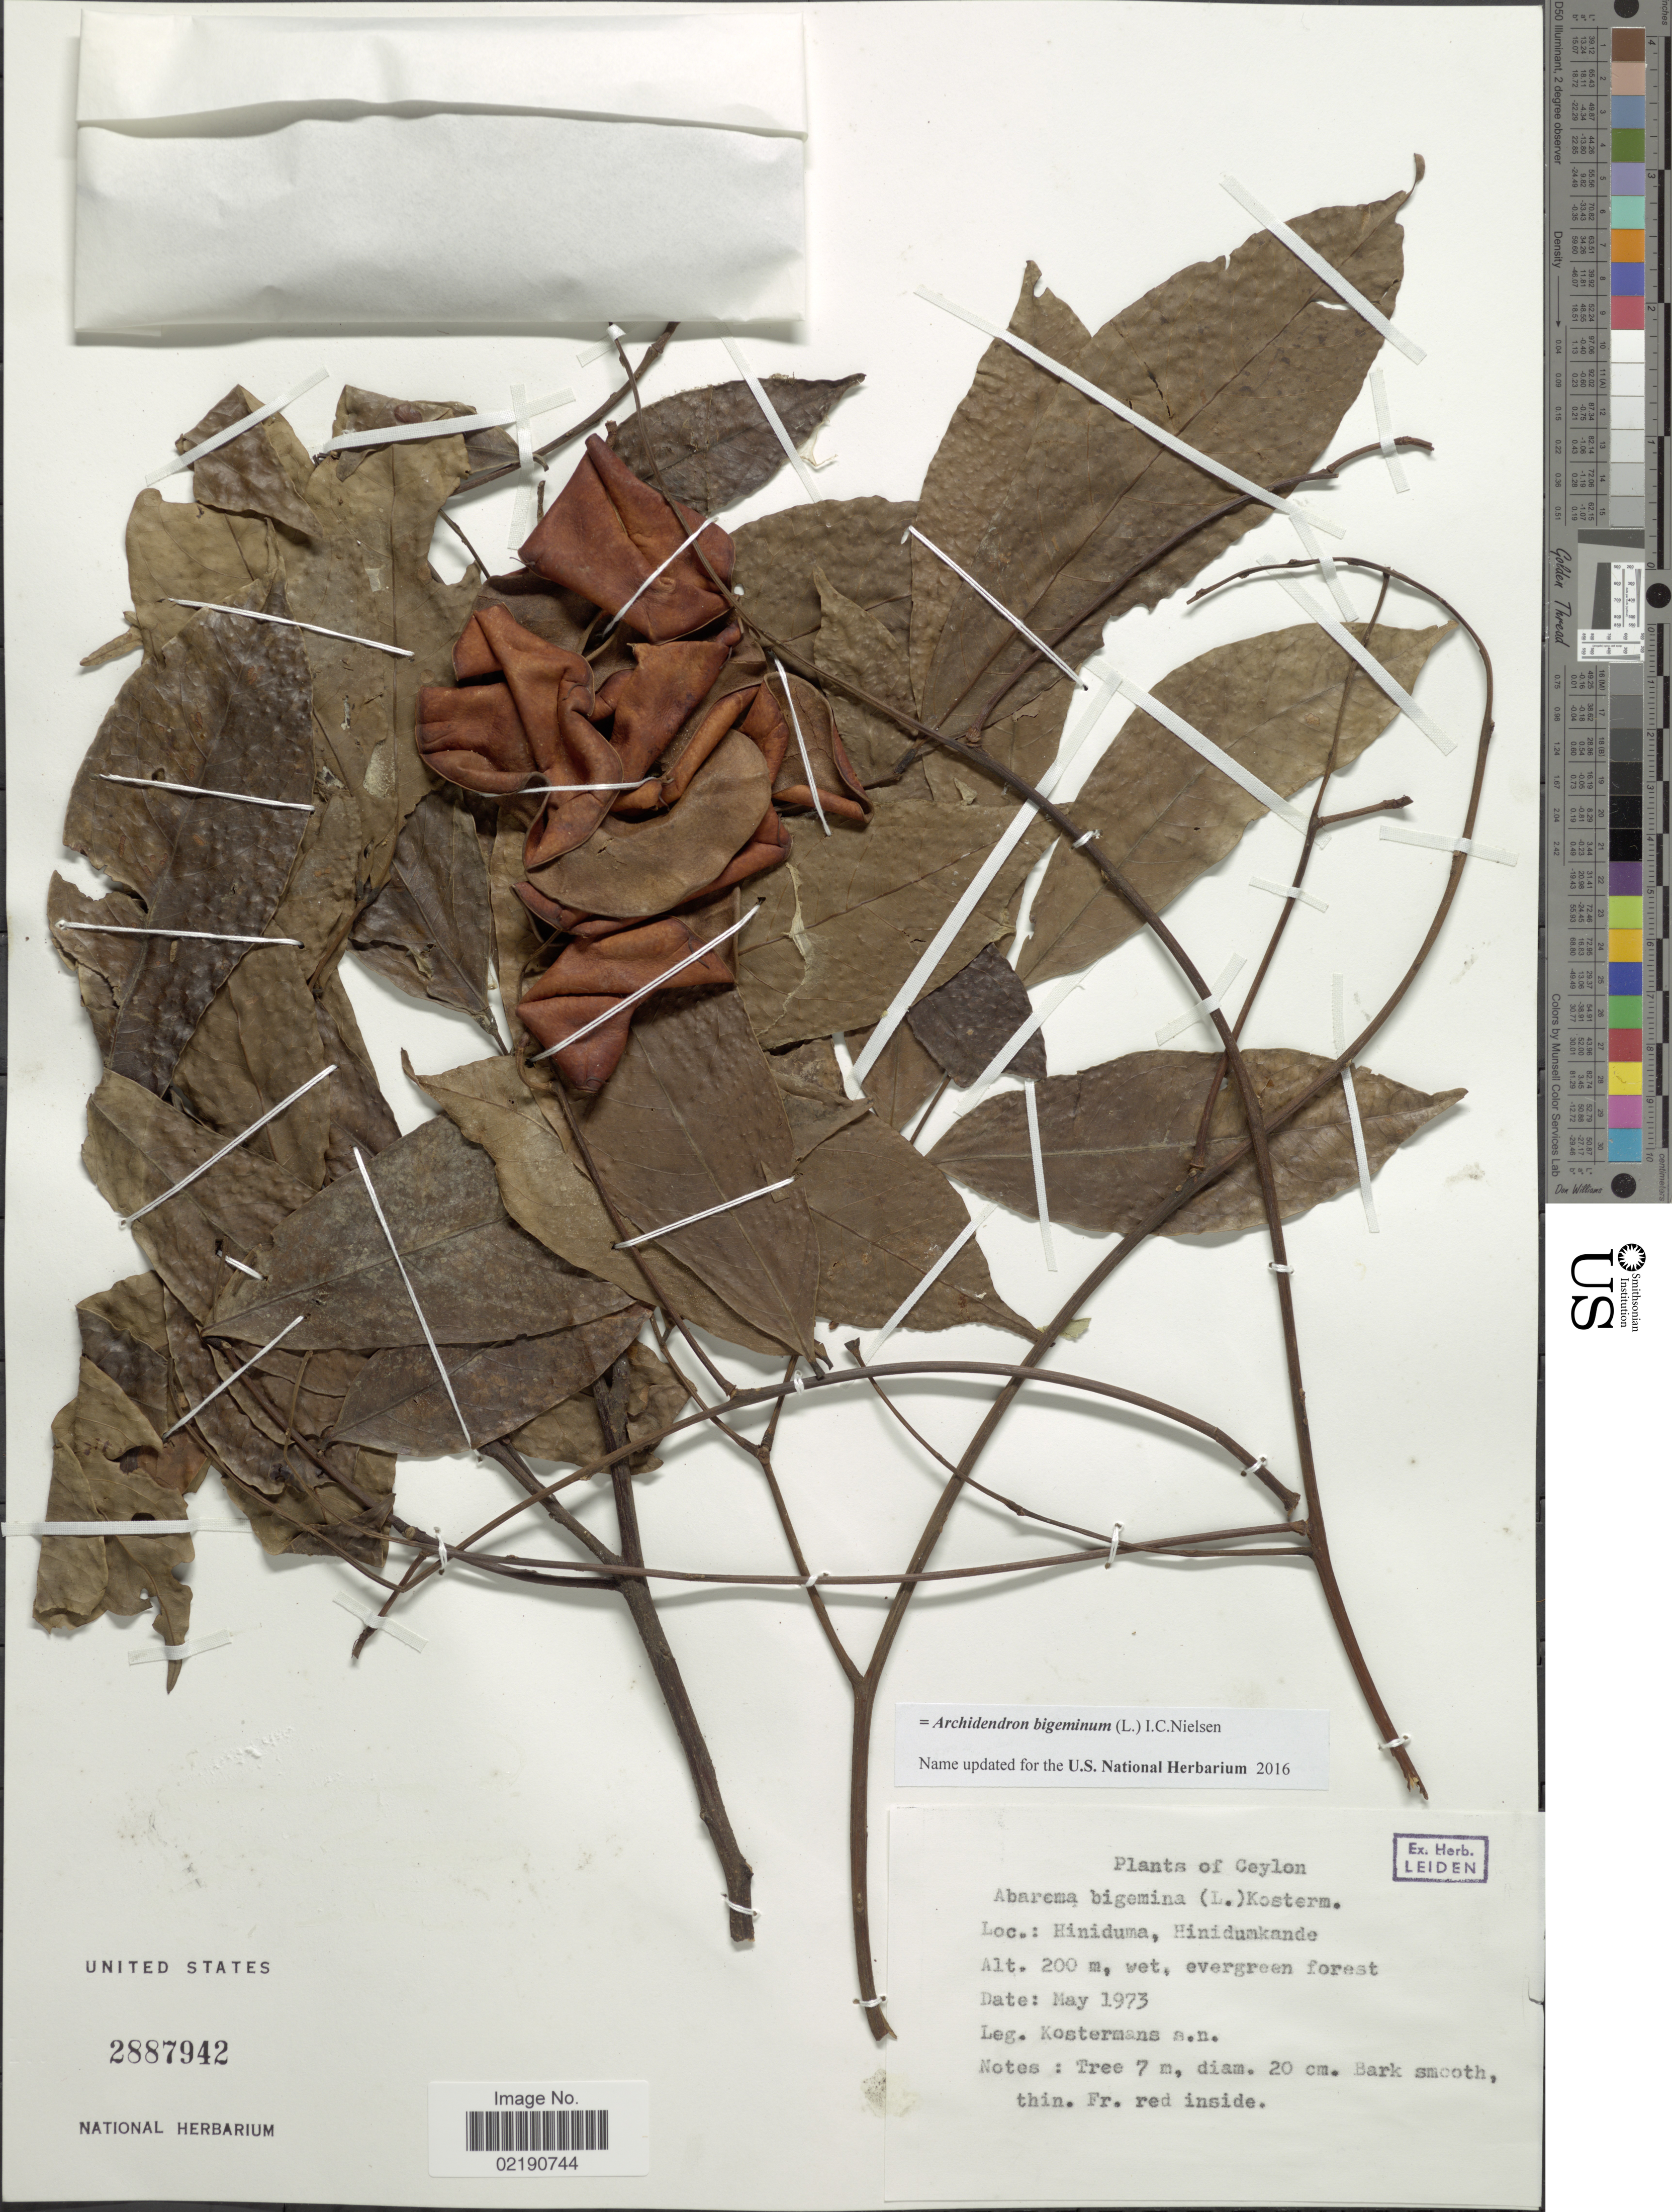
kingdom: Plantae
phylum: Tracheophyta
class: Magnoliopsida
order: Fabales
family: Fabaceae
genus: Archidendron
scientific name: Archidendron bigeminum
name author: I.C. Nielsen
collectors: A. J. G. Kostermans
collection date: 1973-05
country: Sri Lanka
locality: Ceylon, Hiniduma, Hinidumkande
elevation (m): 200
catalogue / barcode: US 2887942